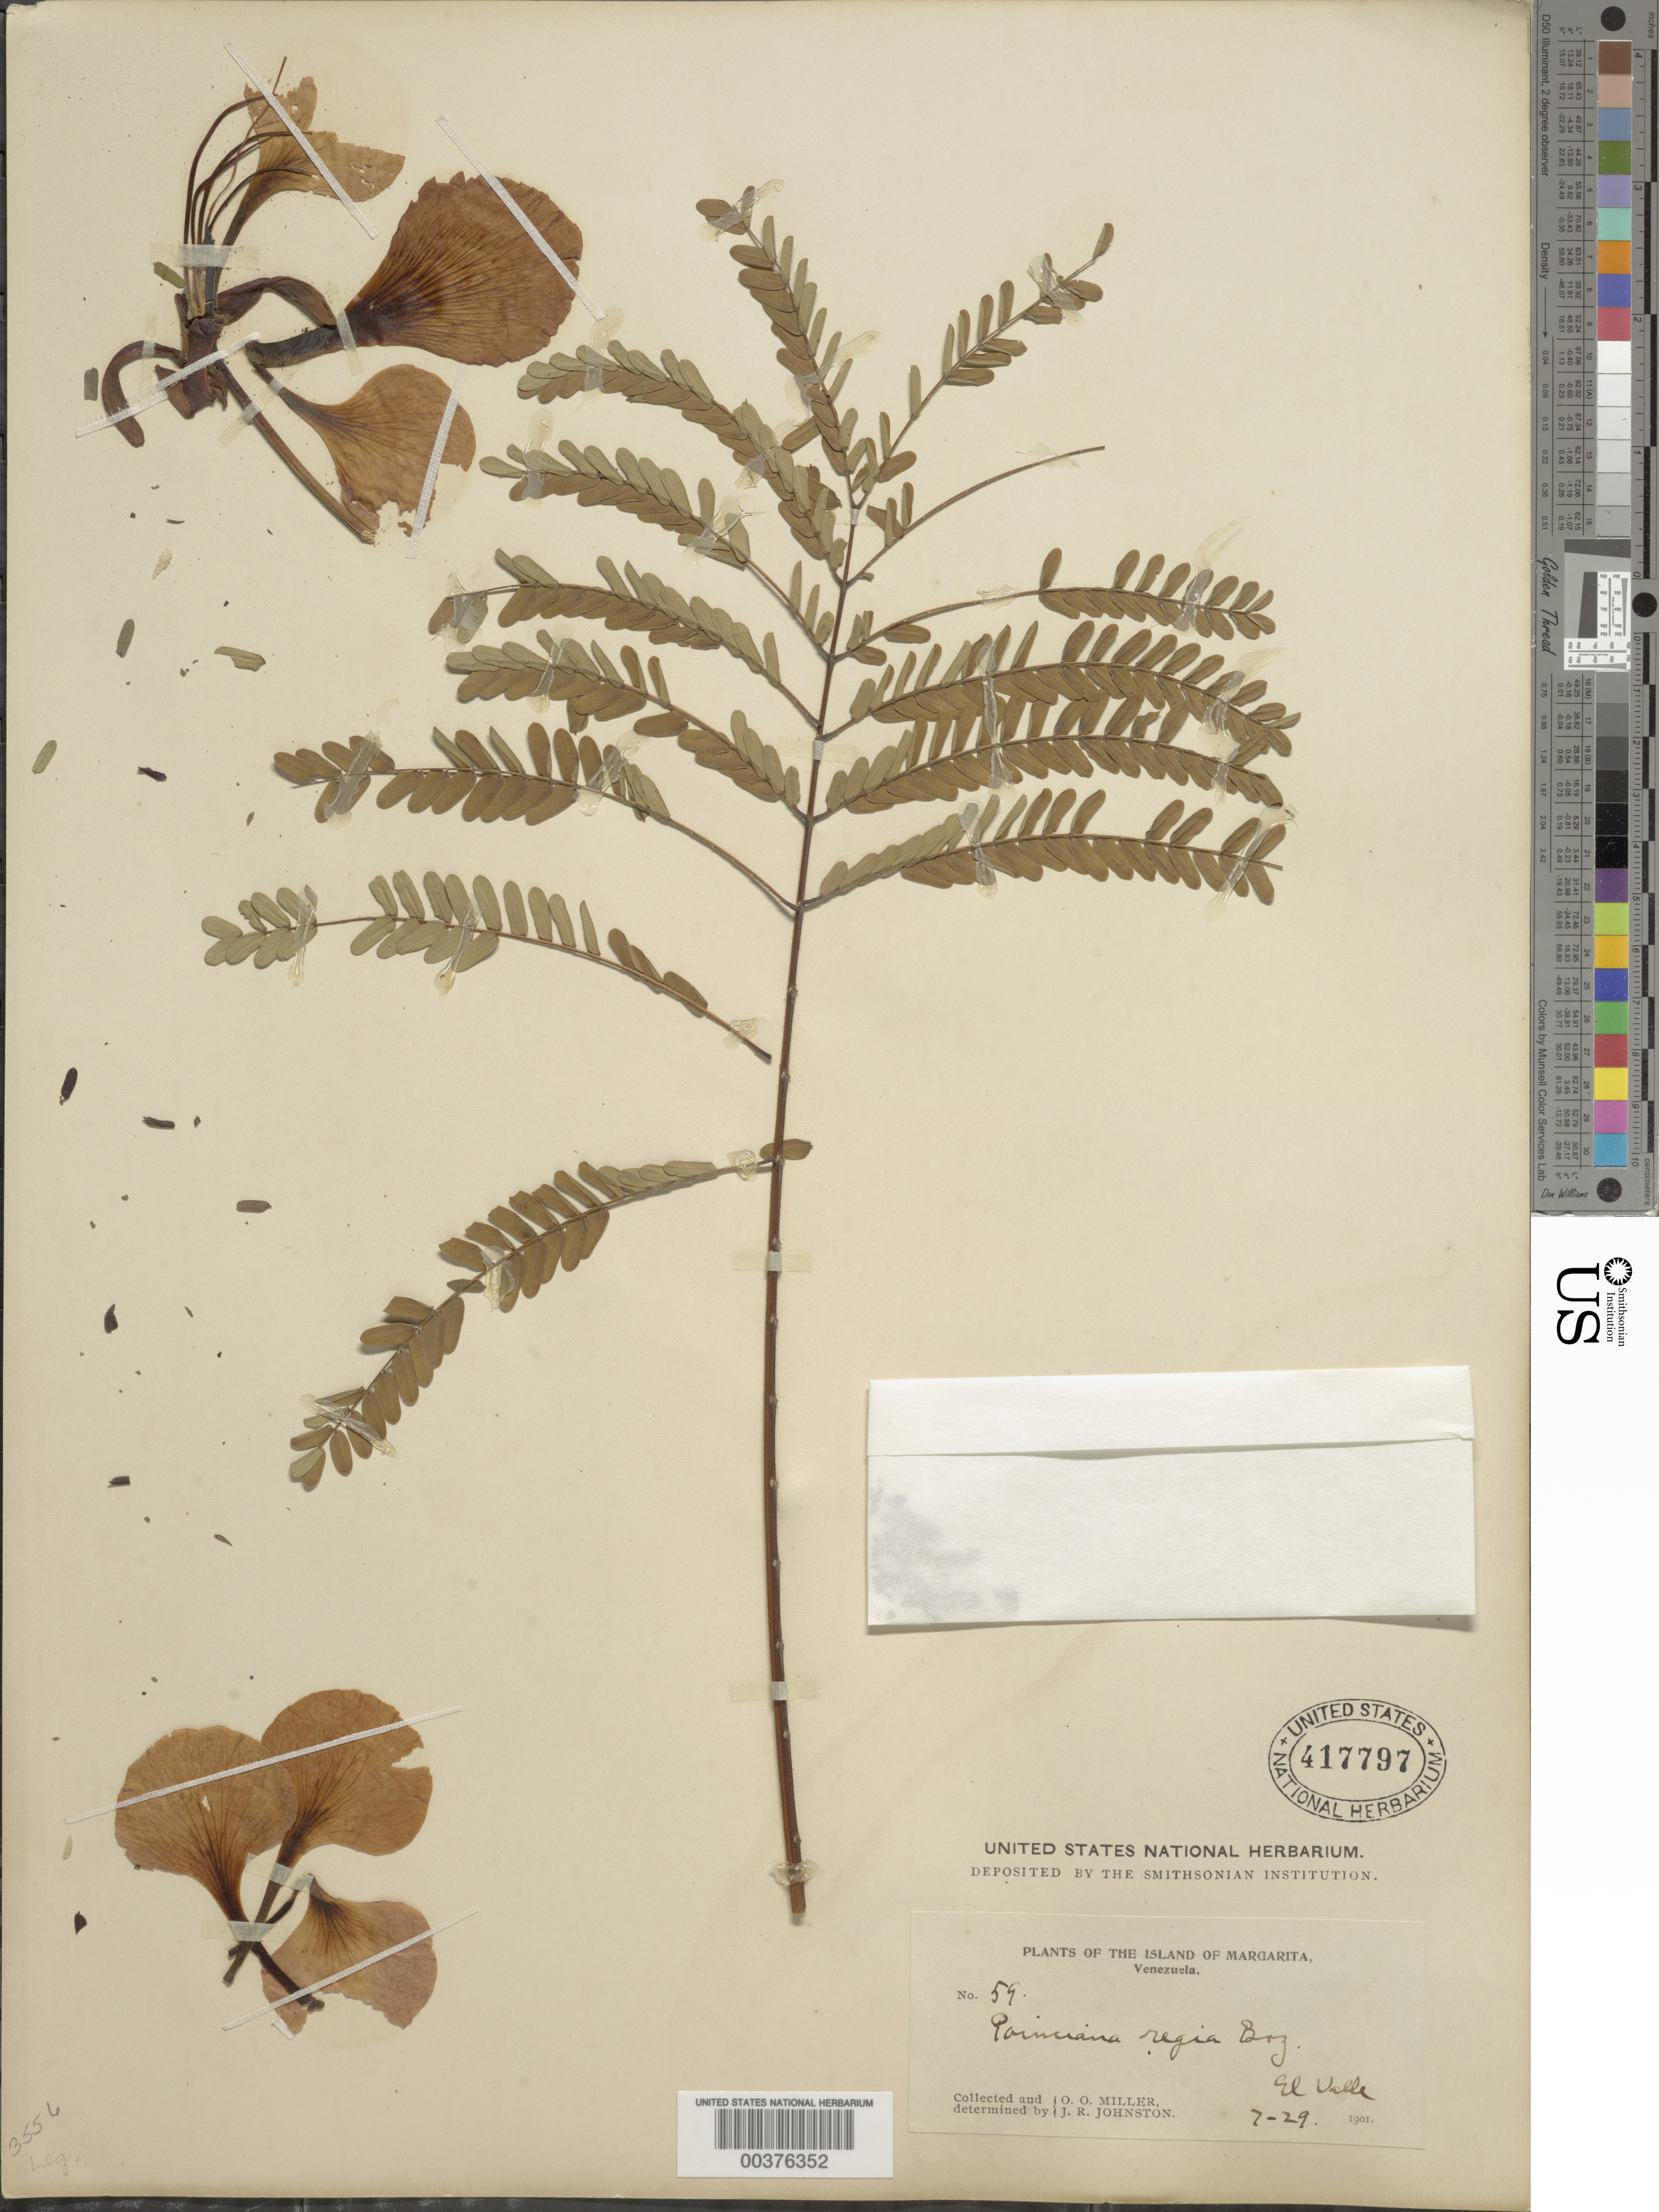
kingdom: Plantae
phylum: Tracheophyta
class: Magnoliopsida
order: Fabales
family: Fabaceae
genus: Delonix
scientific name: Delonix regia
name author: (Bojer ex Hook.) Raf.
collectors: O. O. Miller & J. Johnston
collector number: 59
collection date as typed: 29 Jul 1901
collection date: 1901-07-29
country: Venezuela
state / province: Nueva Esparta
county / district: Margarita I.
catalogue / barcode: US 417797